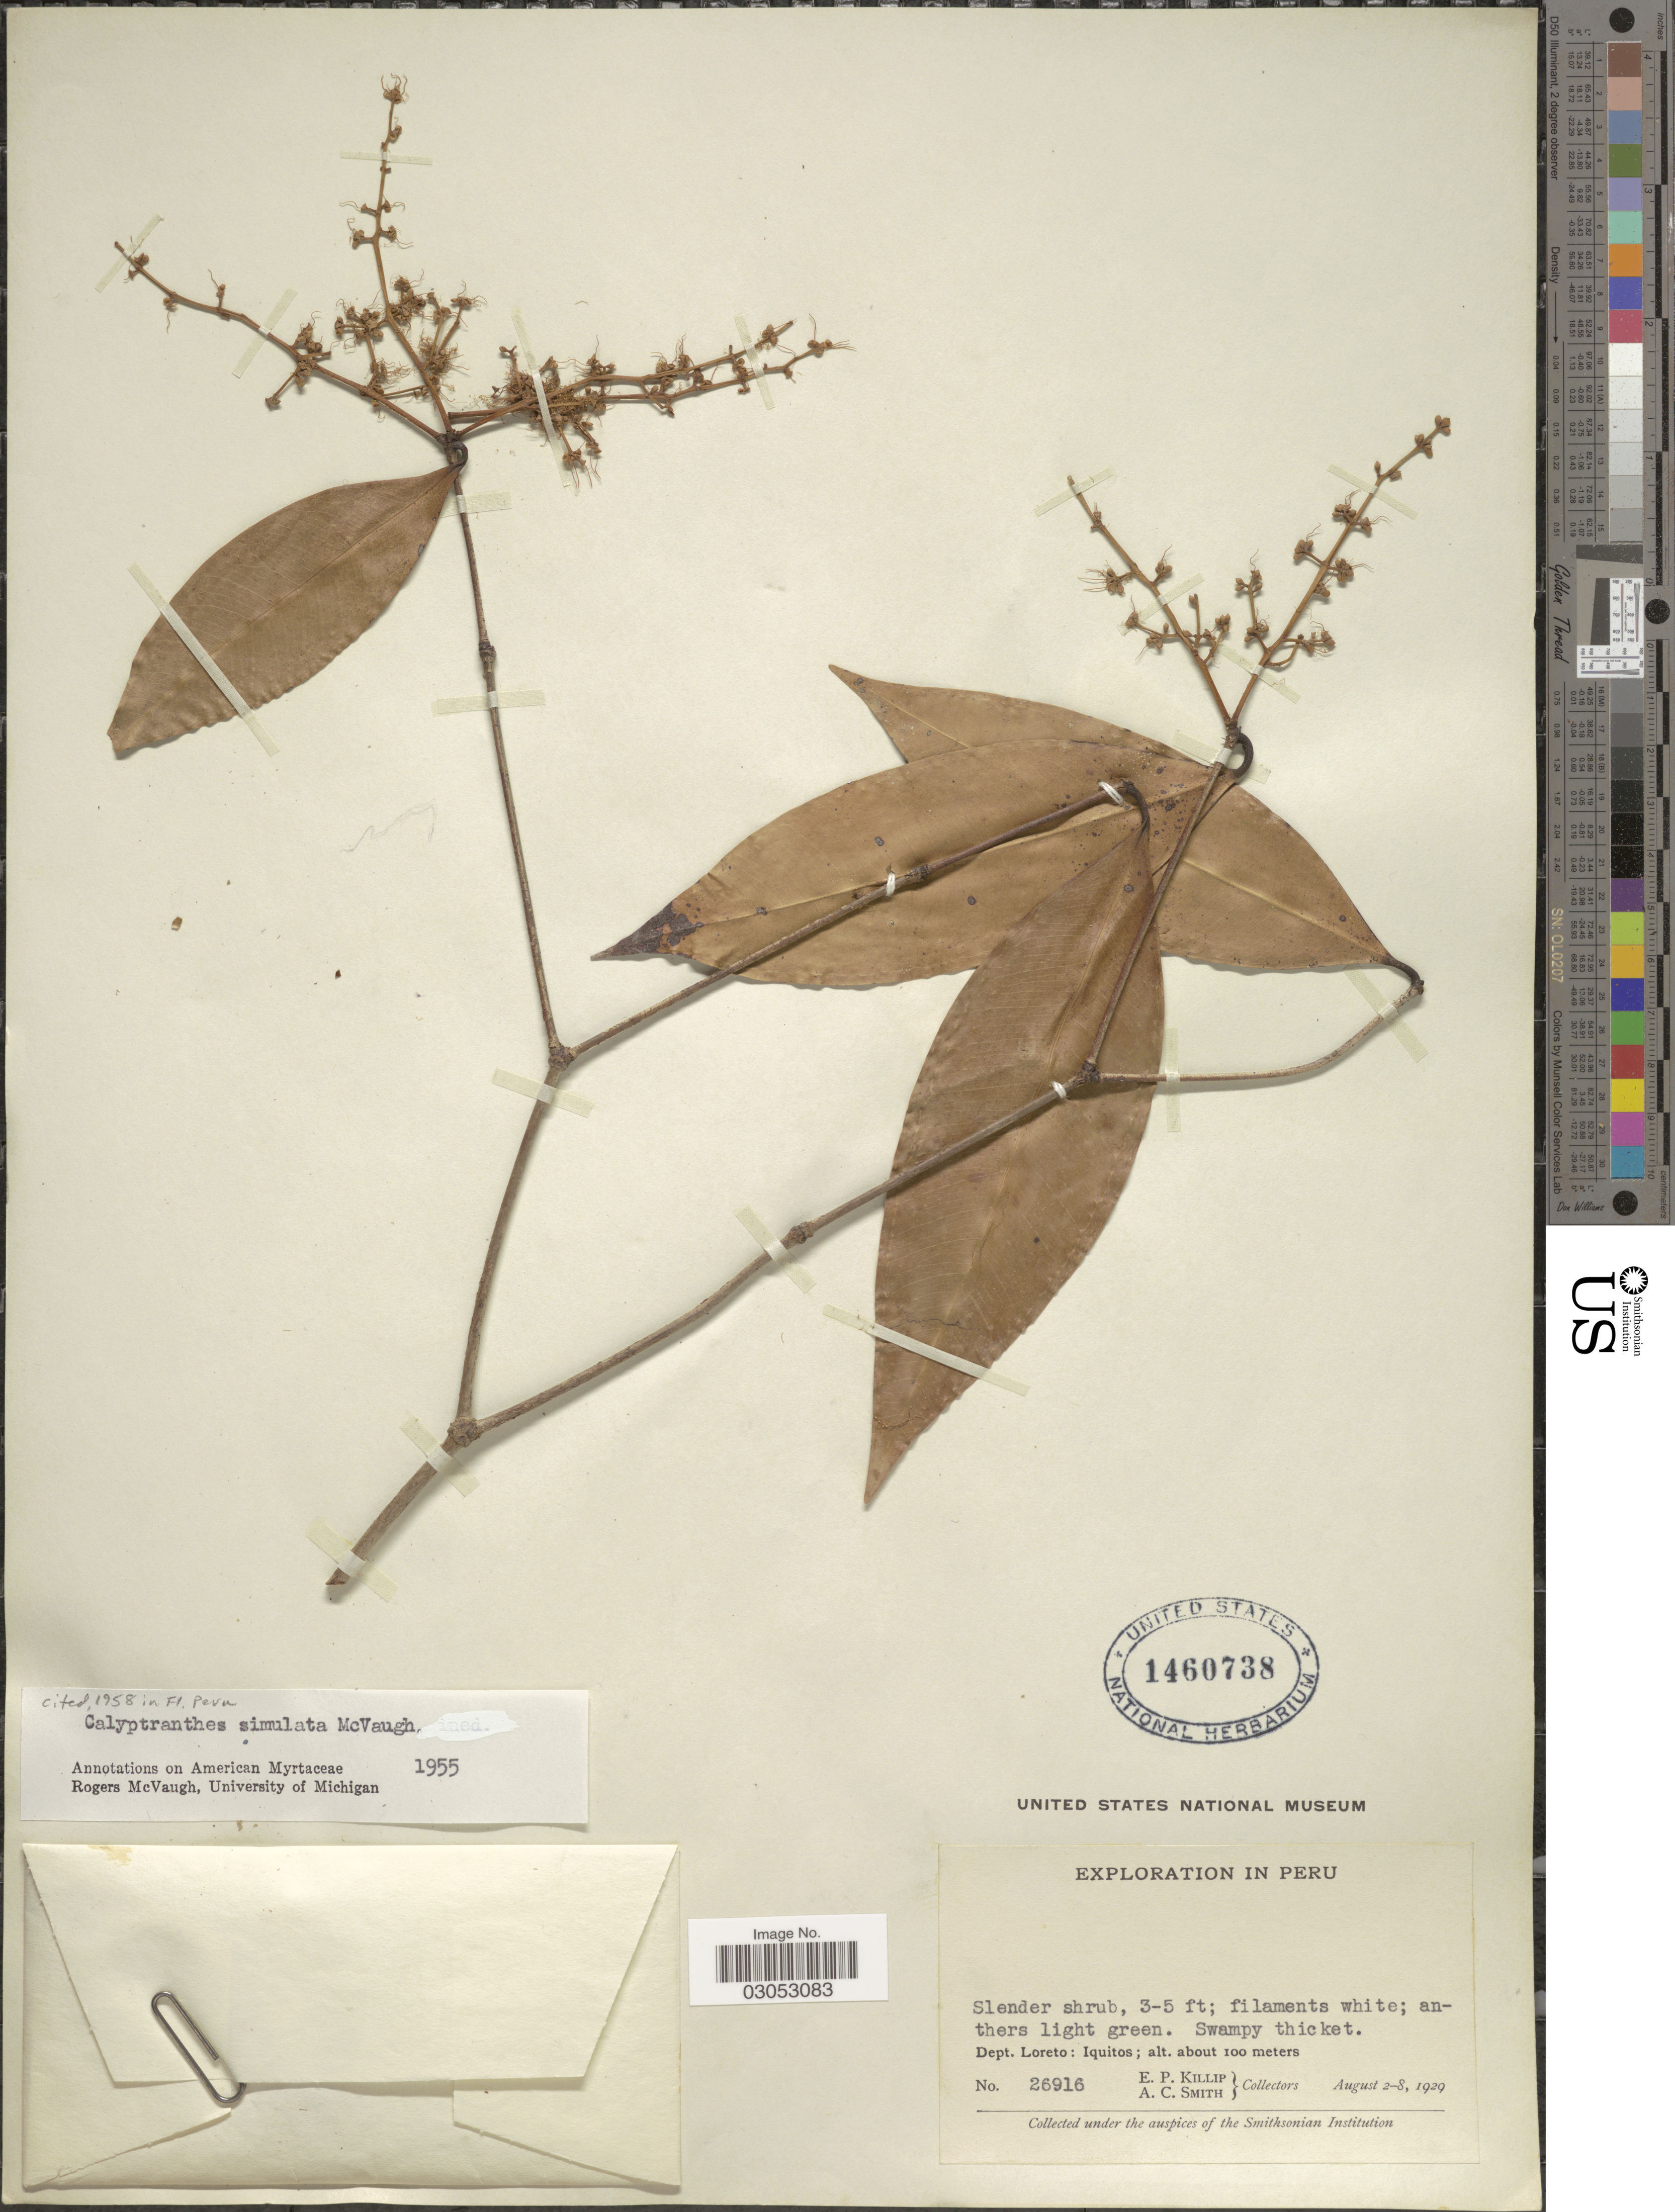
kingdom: Plantae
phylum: Tracheophyta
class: Magnoliopsida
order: Myrtales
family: Myrtaceae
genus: Myrcia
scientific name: Myrcia simulata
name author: (McVaugh) A.R. Lourenço & Parra-Os.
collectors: E. P. Killip & A. C. Smith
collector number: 26916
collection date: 1929-08-02/1929-08-08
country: Peru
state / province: Loreto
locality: Dept. Loreto: Iquitos.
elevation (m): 100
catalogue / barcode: US 1460738